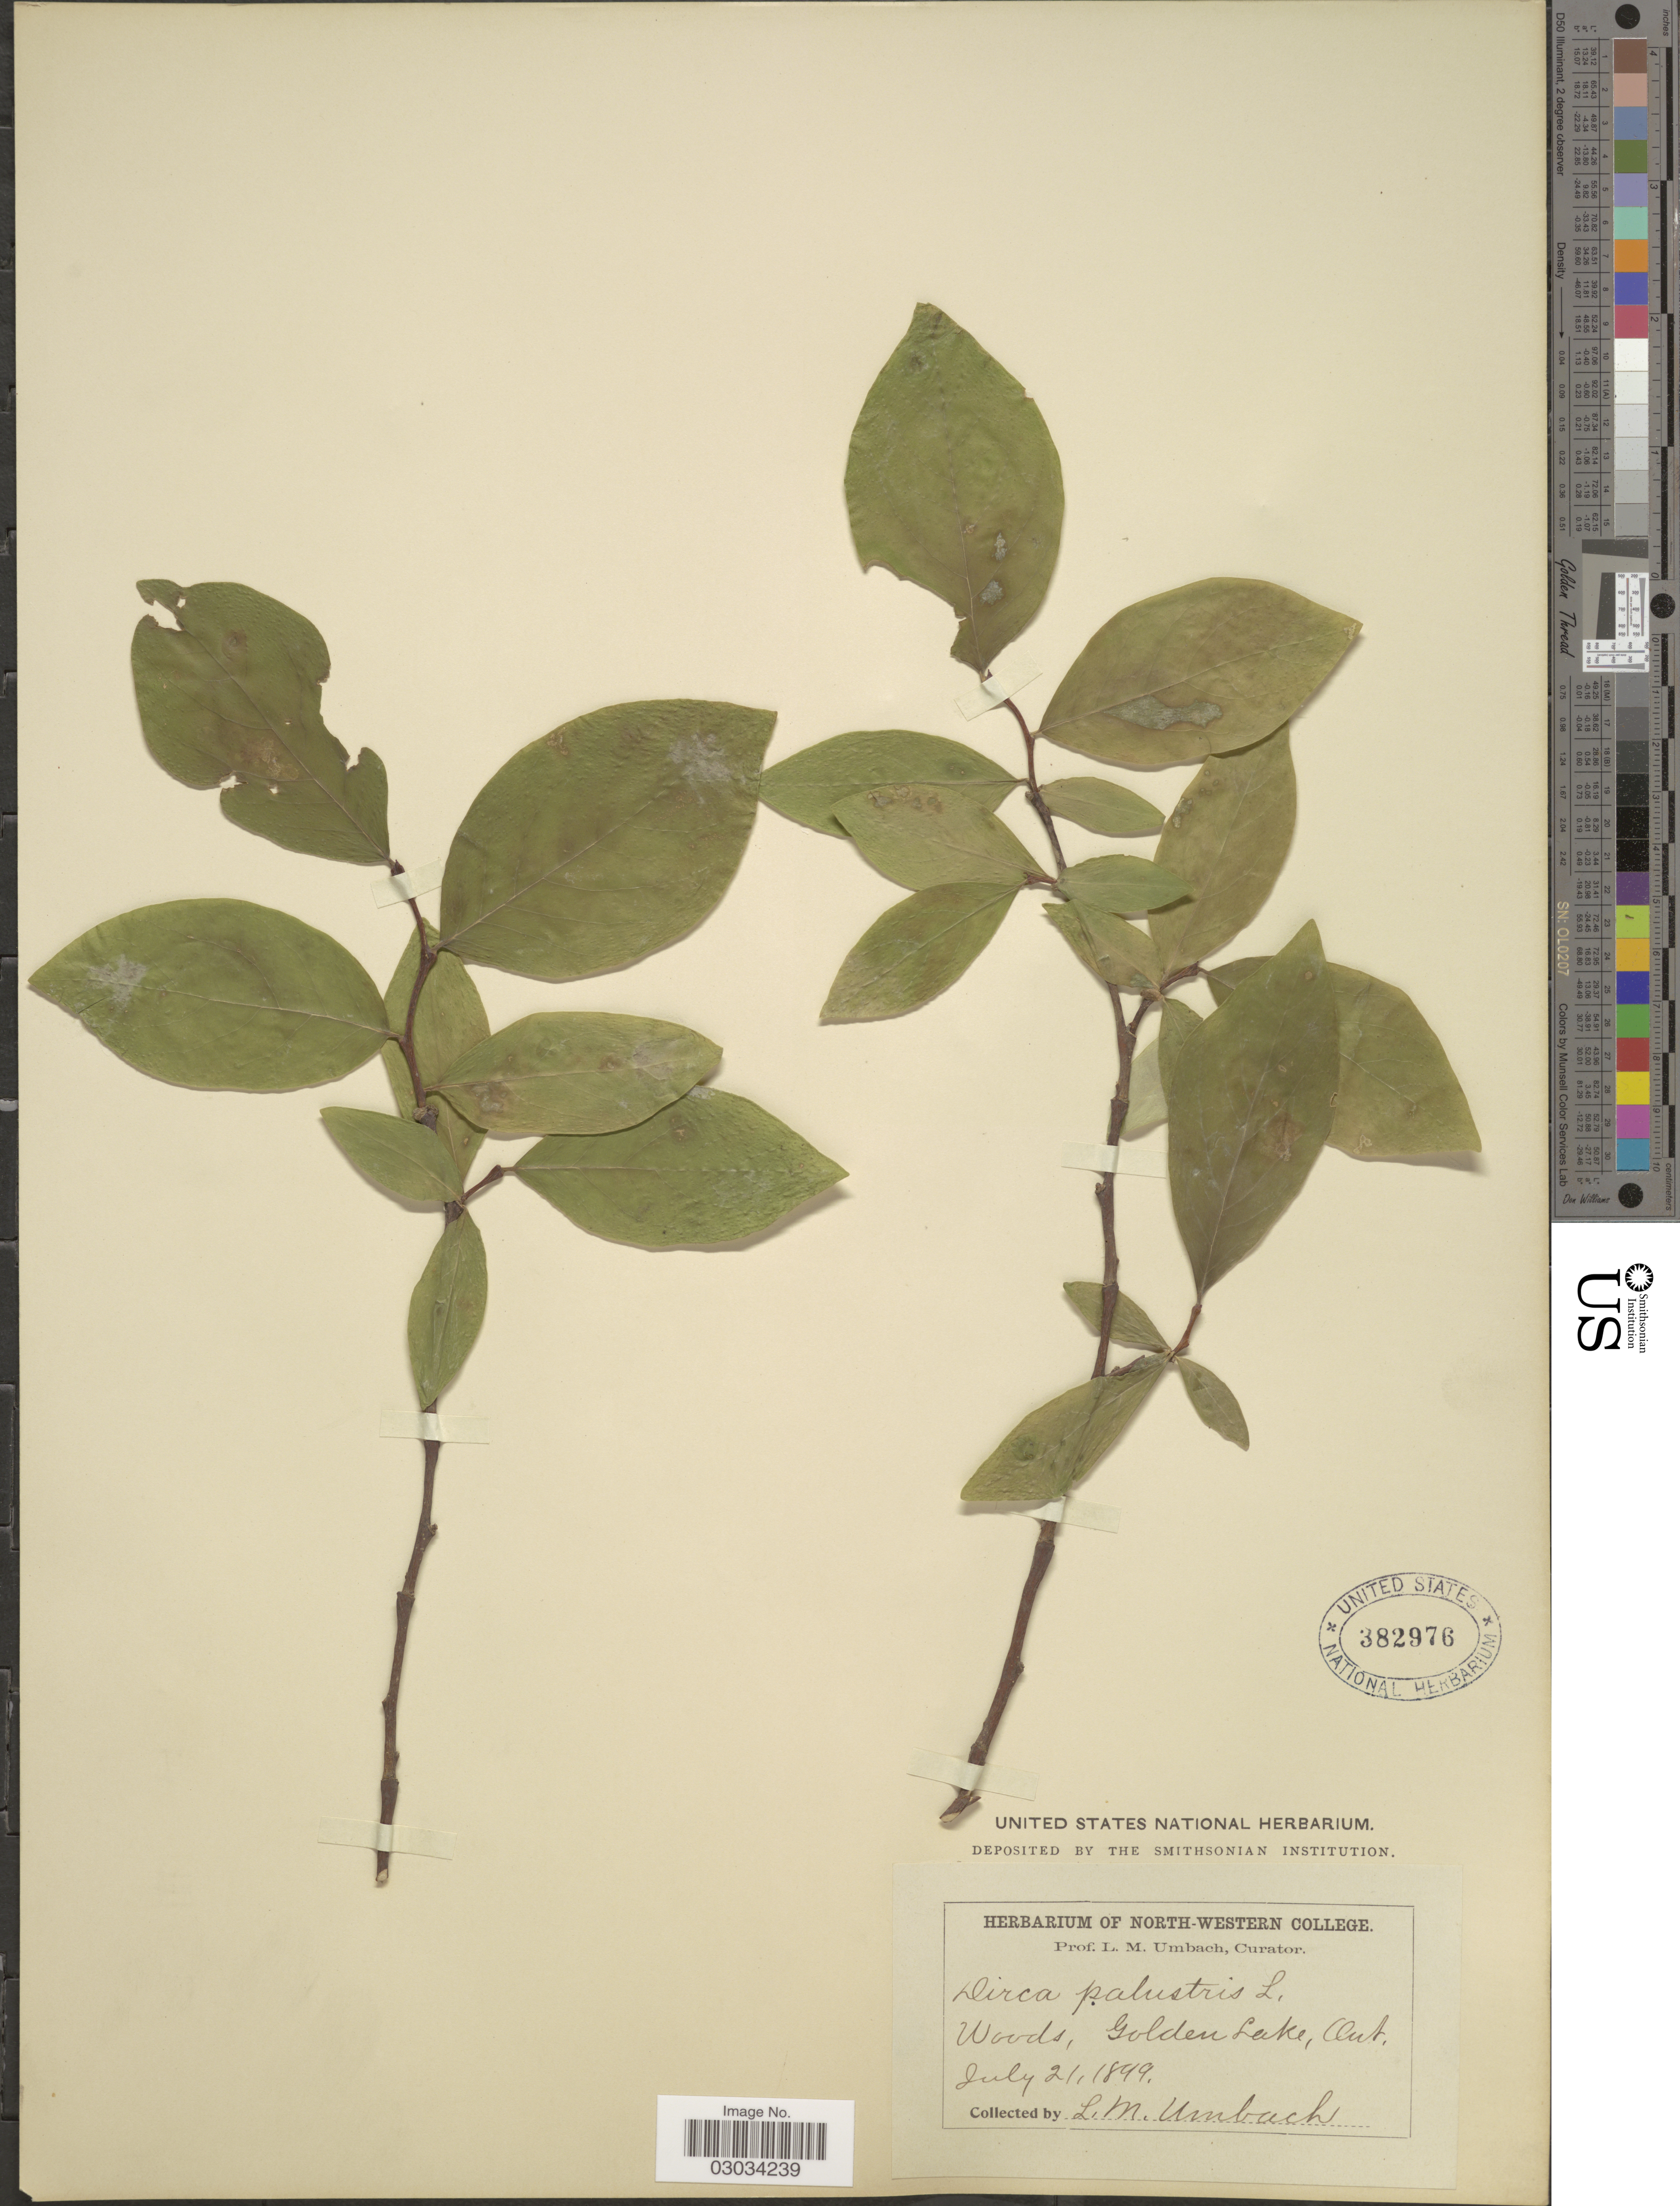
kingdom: Plantae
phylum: Tracheophyta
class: Magnoliopsida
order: Malvales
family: Thymelaeaceae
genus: Dirca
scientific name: Dirca palustris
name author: L.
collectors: L. M. Umbach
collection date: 1899-07-21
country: Canada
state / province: Ontario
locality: Goldern Lake.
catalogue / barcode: US 382976